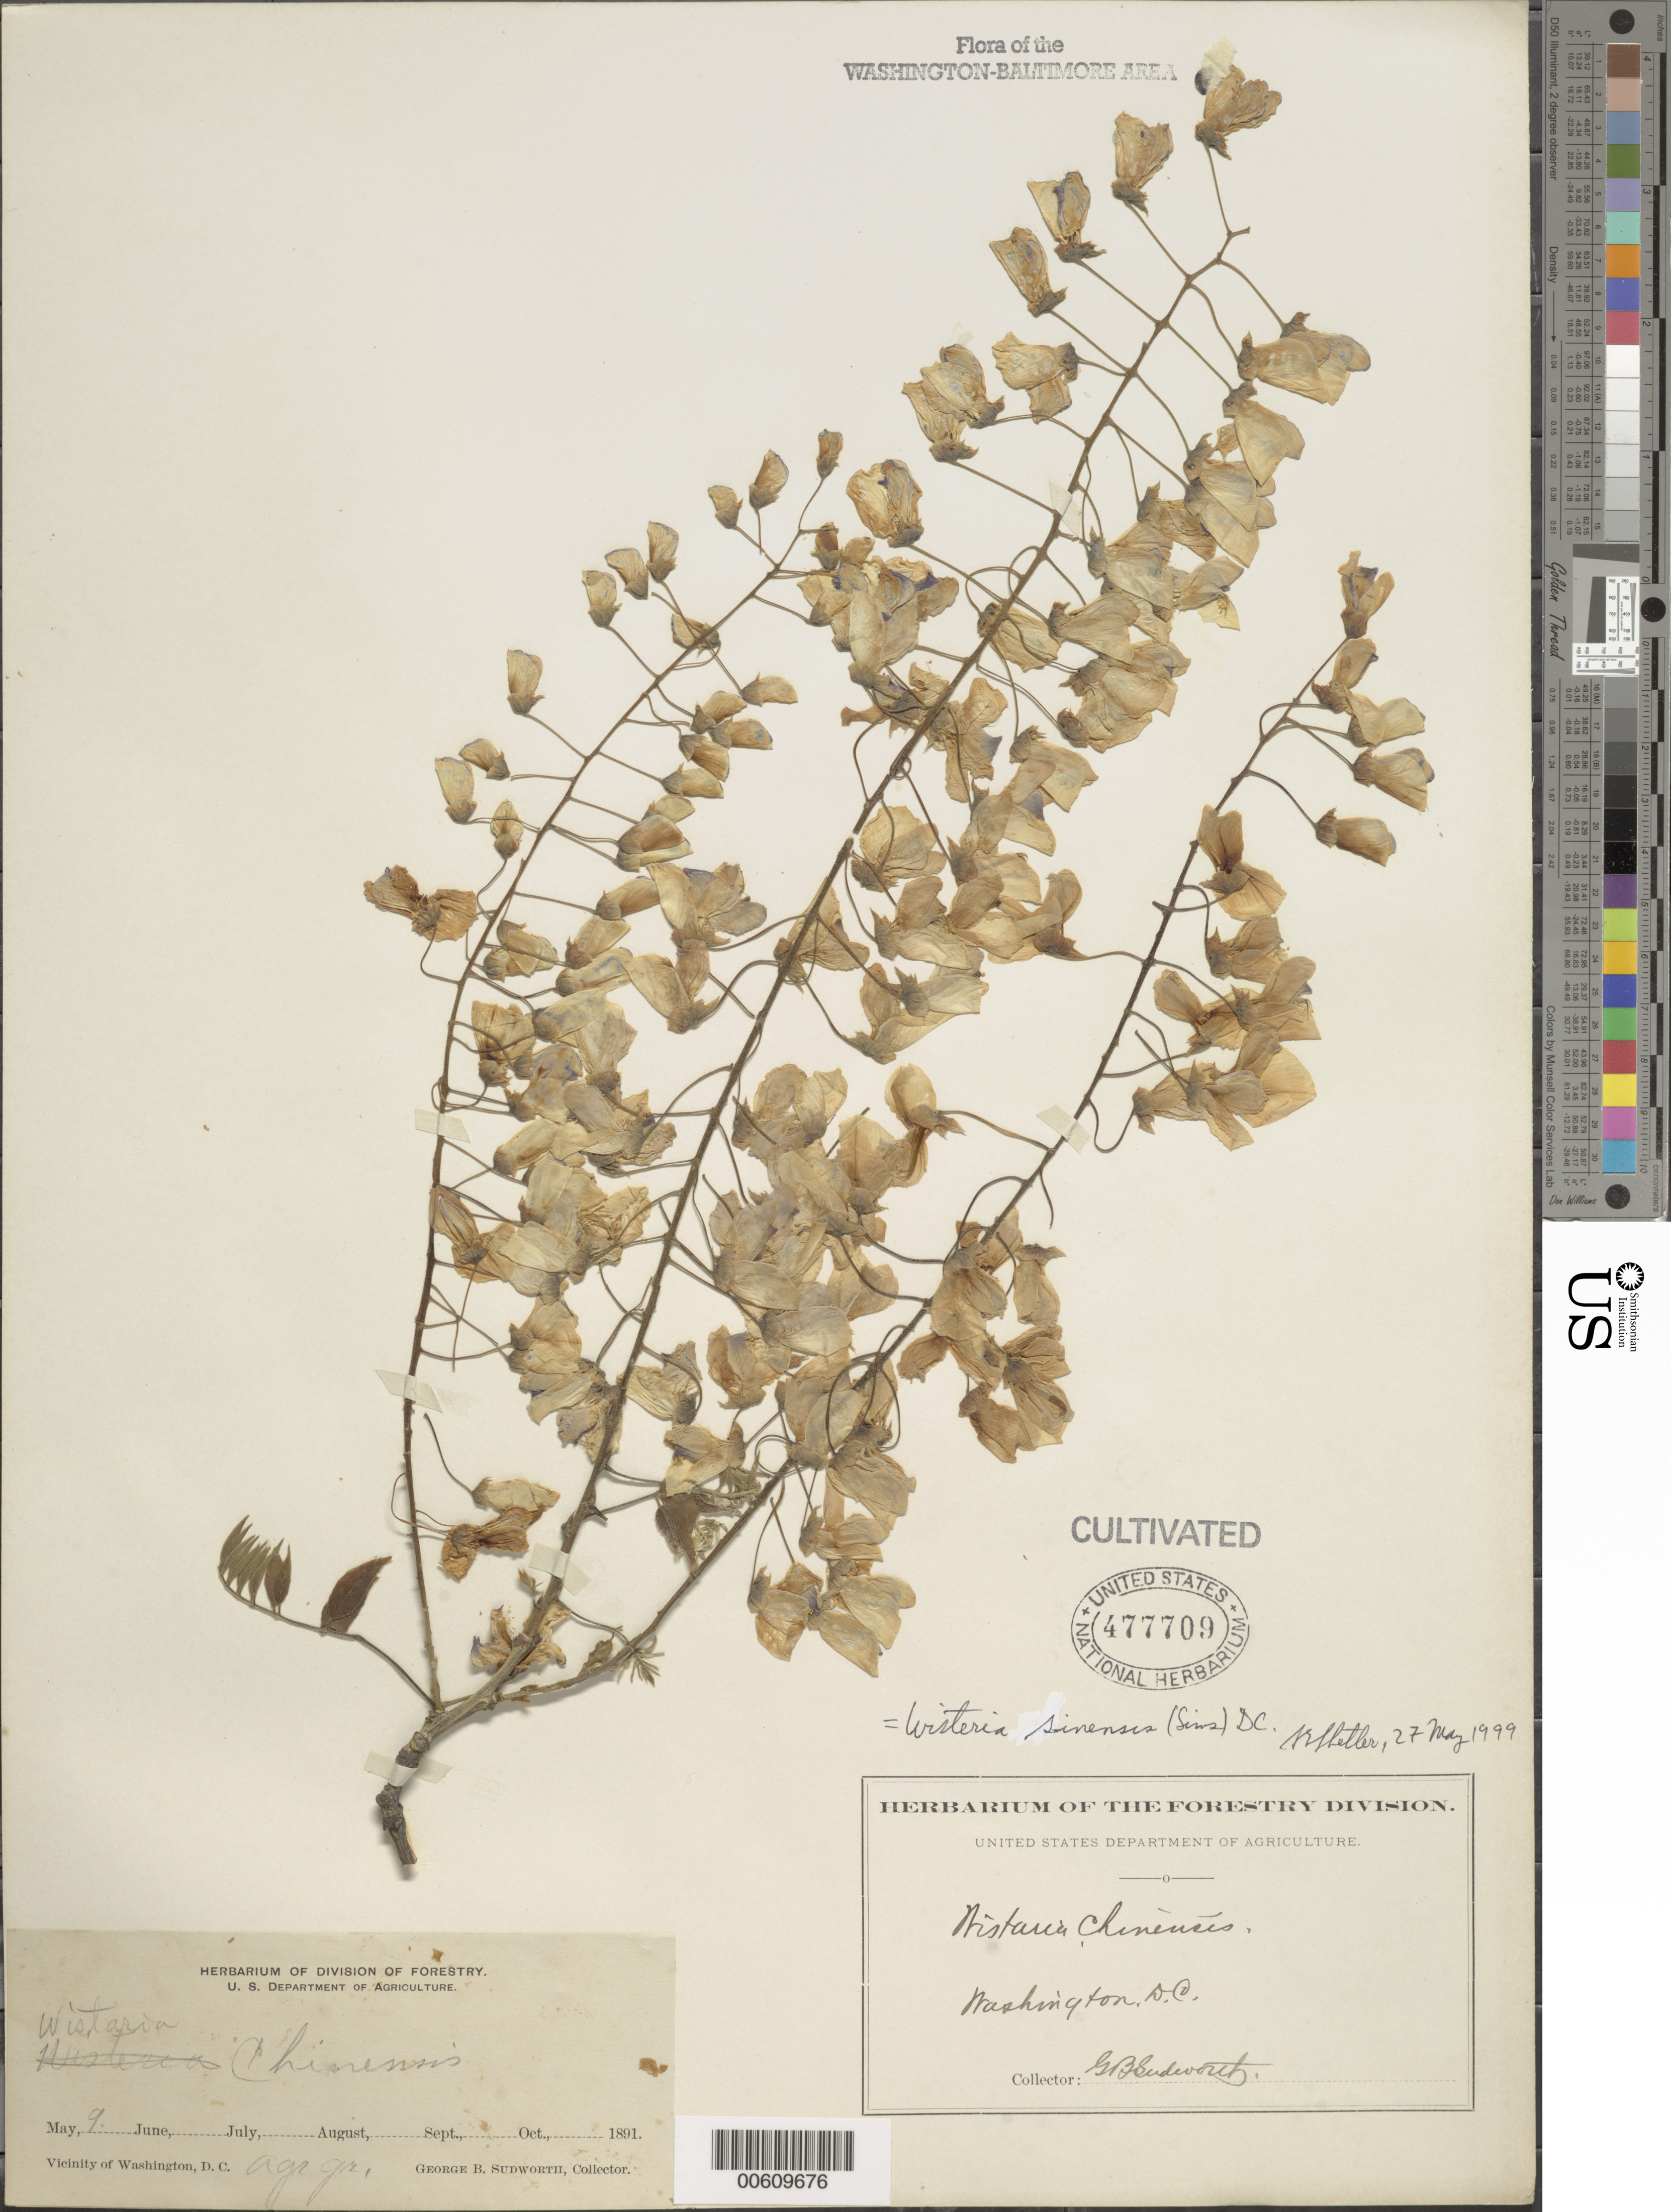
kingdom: Plantae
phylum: Tracheophyta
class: Magnoliopsida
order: Fabales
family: Fabaceae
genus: Wisteria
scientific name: Wisteria sinensis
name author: (Sims) DC.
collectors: G. B. Sudworth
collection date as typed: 09 May 1891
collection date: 1891-05-09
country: United States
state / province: District of Columbia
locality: Washington, D.C., Agricultural grounds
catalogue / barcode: US 477709